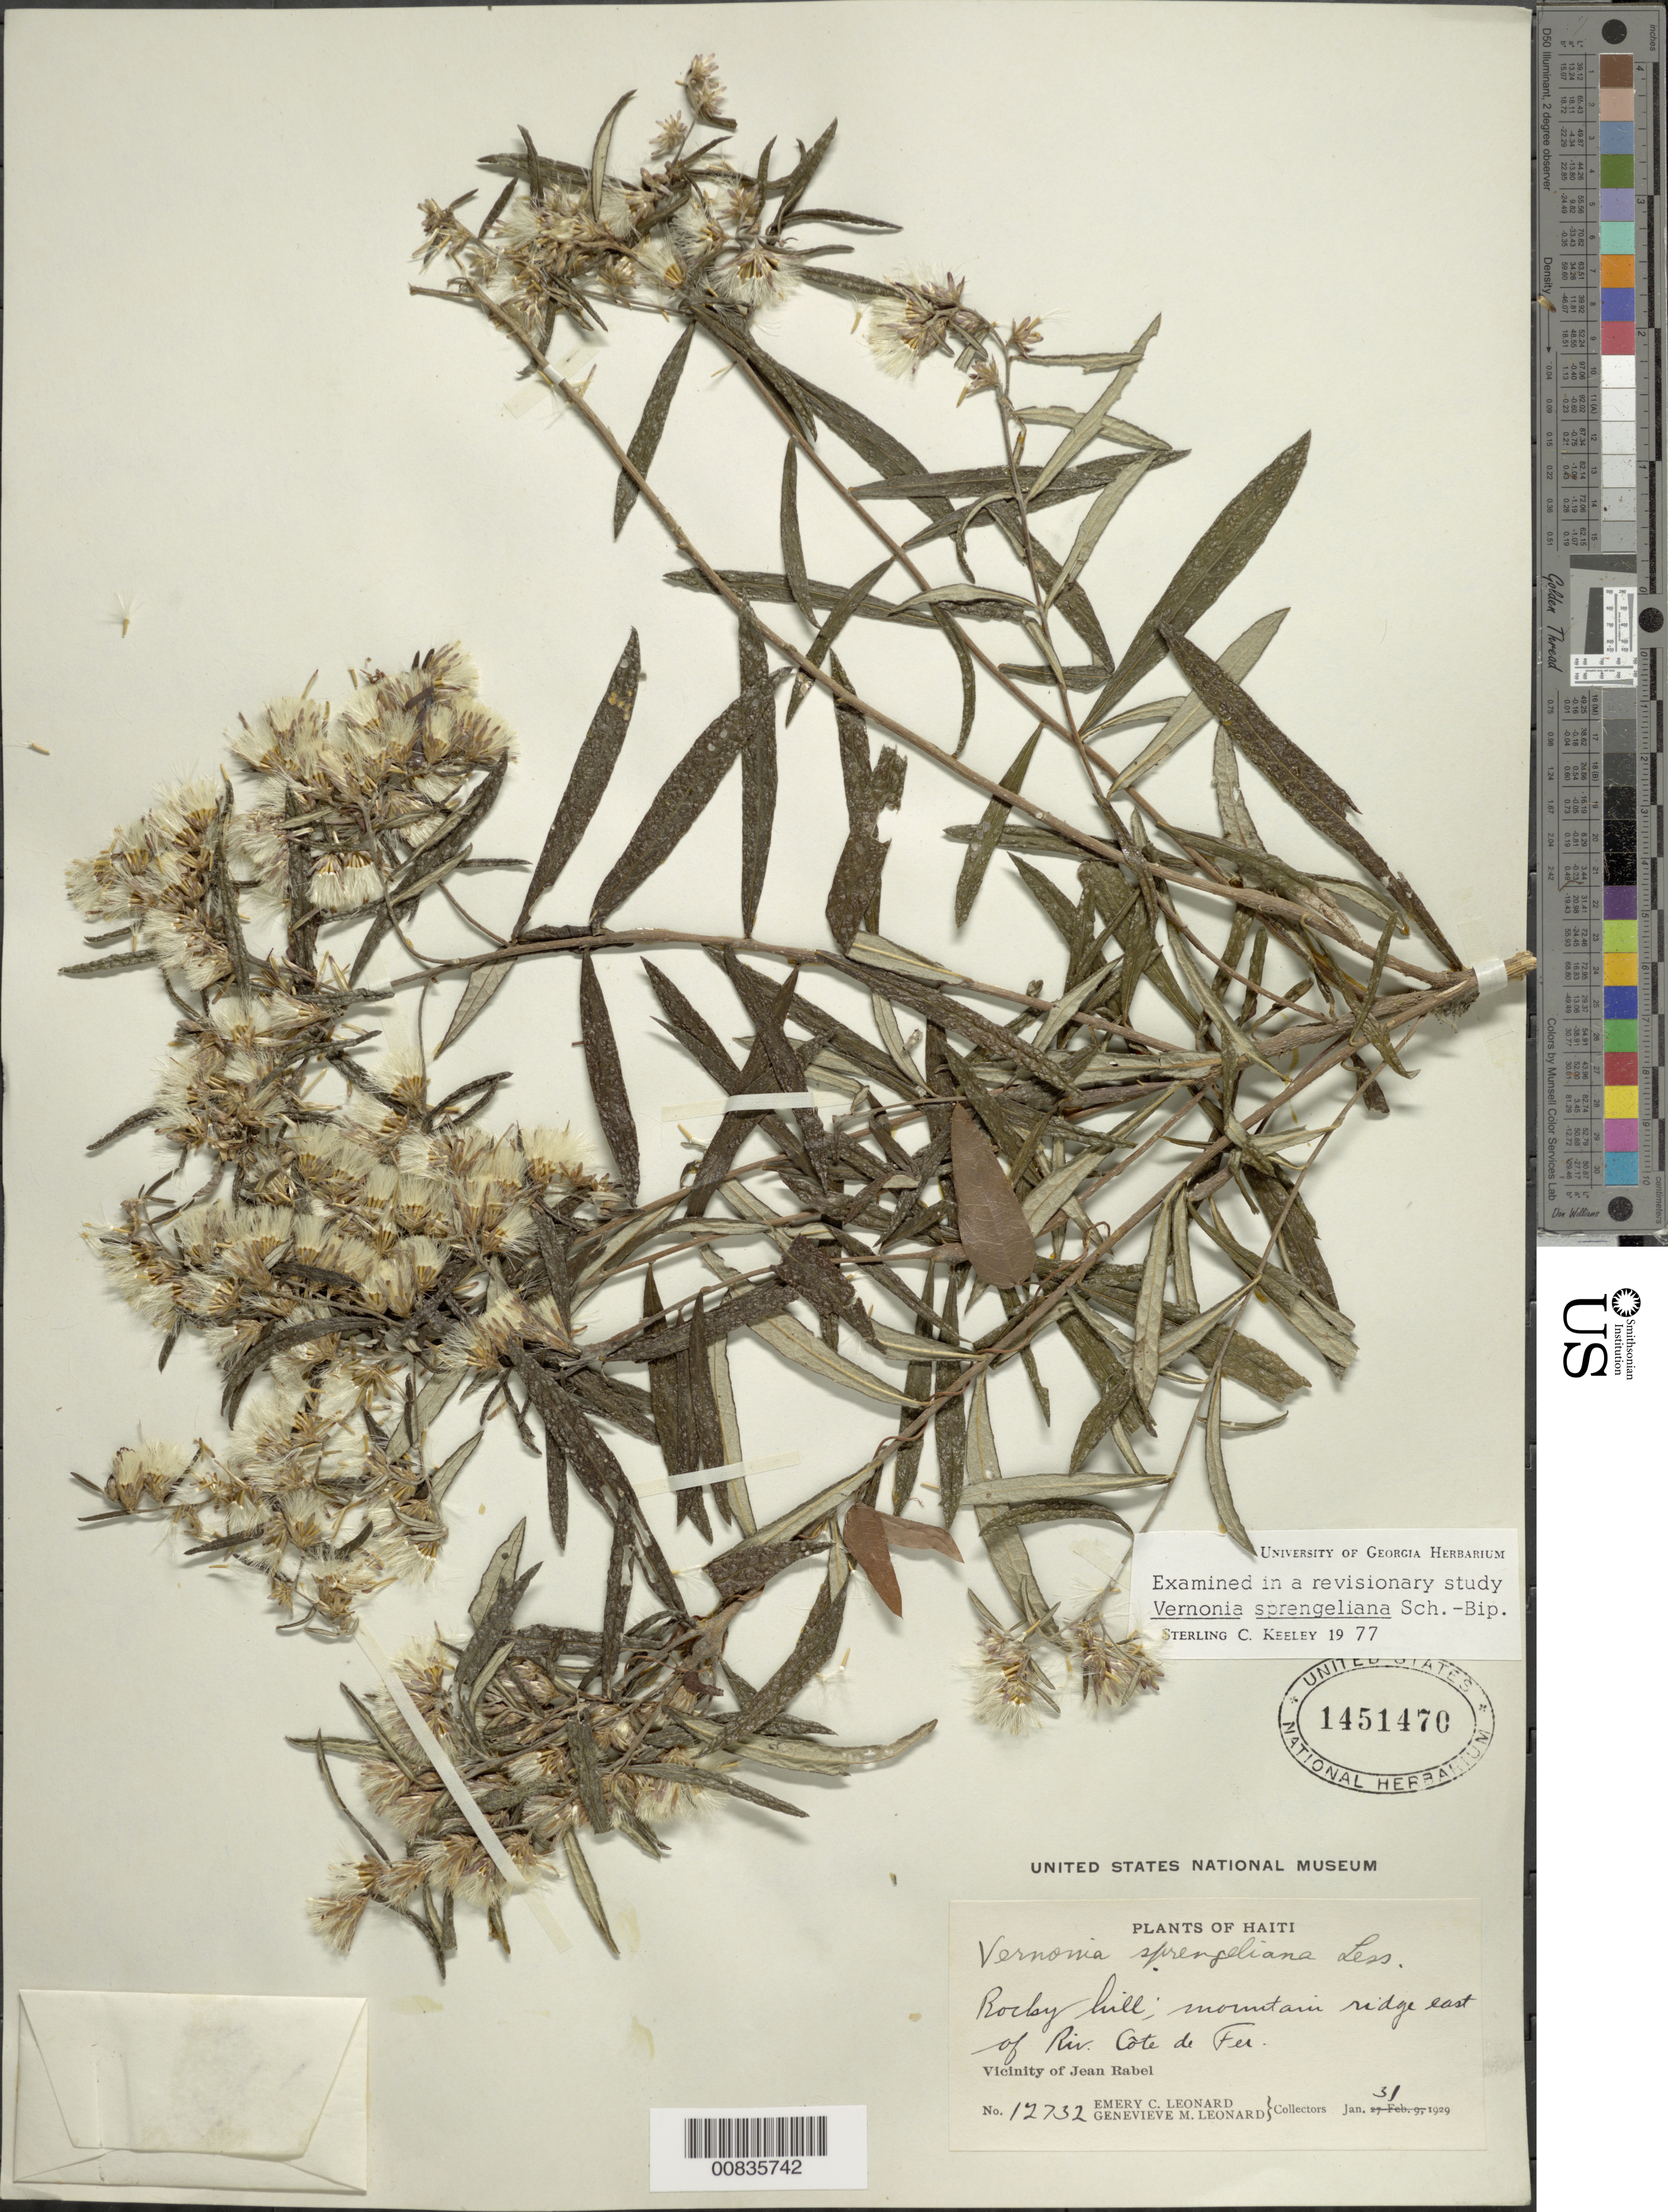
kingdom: Plantae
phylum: Tracheophyta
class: Magnoliopsida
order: Asterales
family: Asteraceae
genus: Lepidaploa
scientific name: Lepidaploa sprengeliana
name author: (Sch. Bip.) H. Rob.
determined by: Keeley, S. C.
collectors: E. C. Leonard & G. M. Leonard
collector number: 12732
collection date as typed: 31 Jan 1929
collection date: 1929-01-31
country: Haiti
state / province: Nord-Ouest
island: Hispaniola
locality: Vicinity of Jean Rabel, mountain ridge E of Riv. Côte de Fer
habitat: Rocky hill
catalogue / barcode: US 1451470